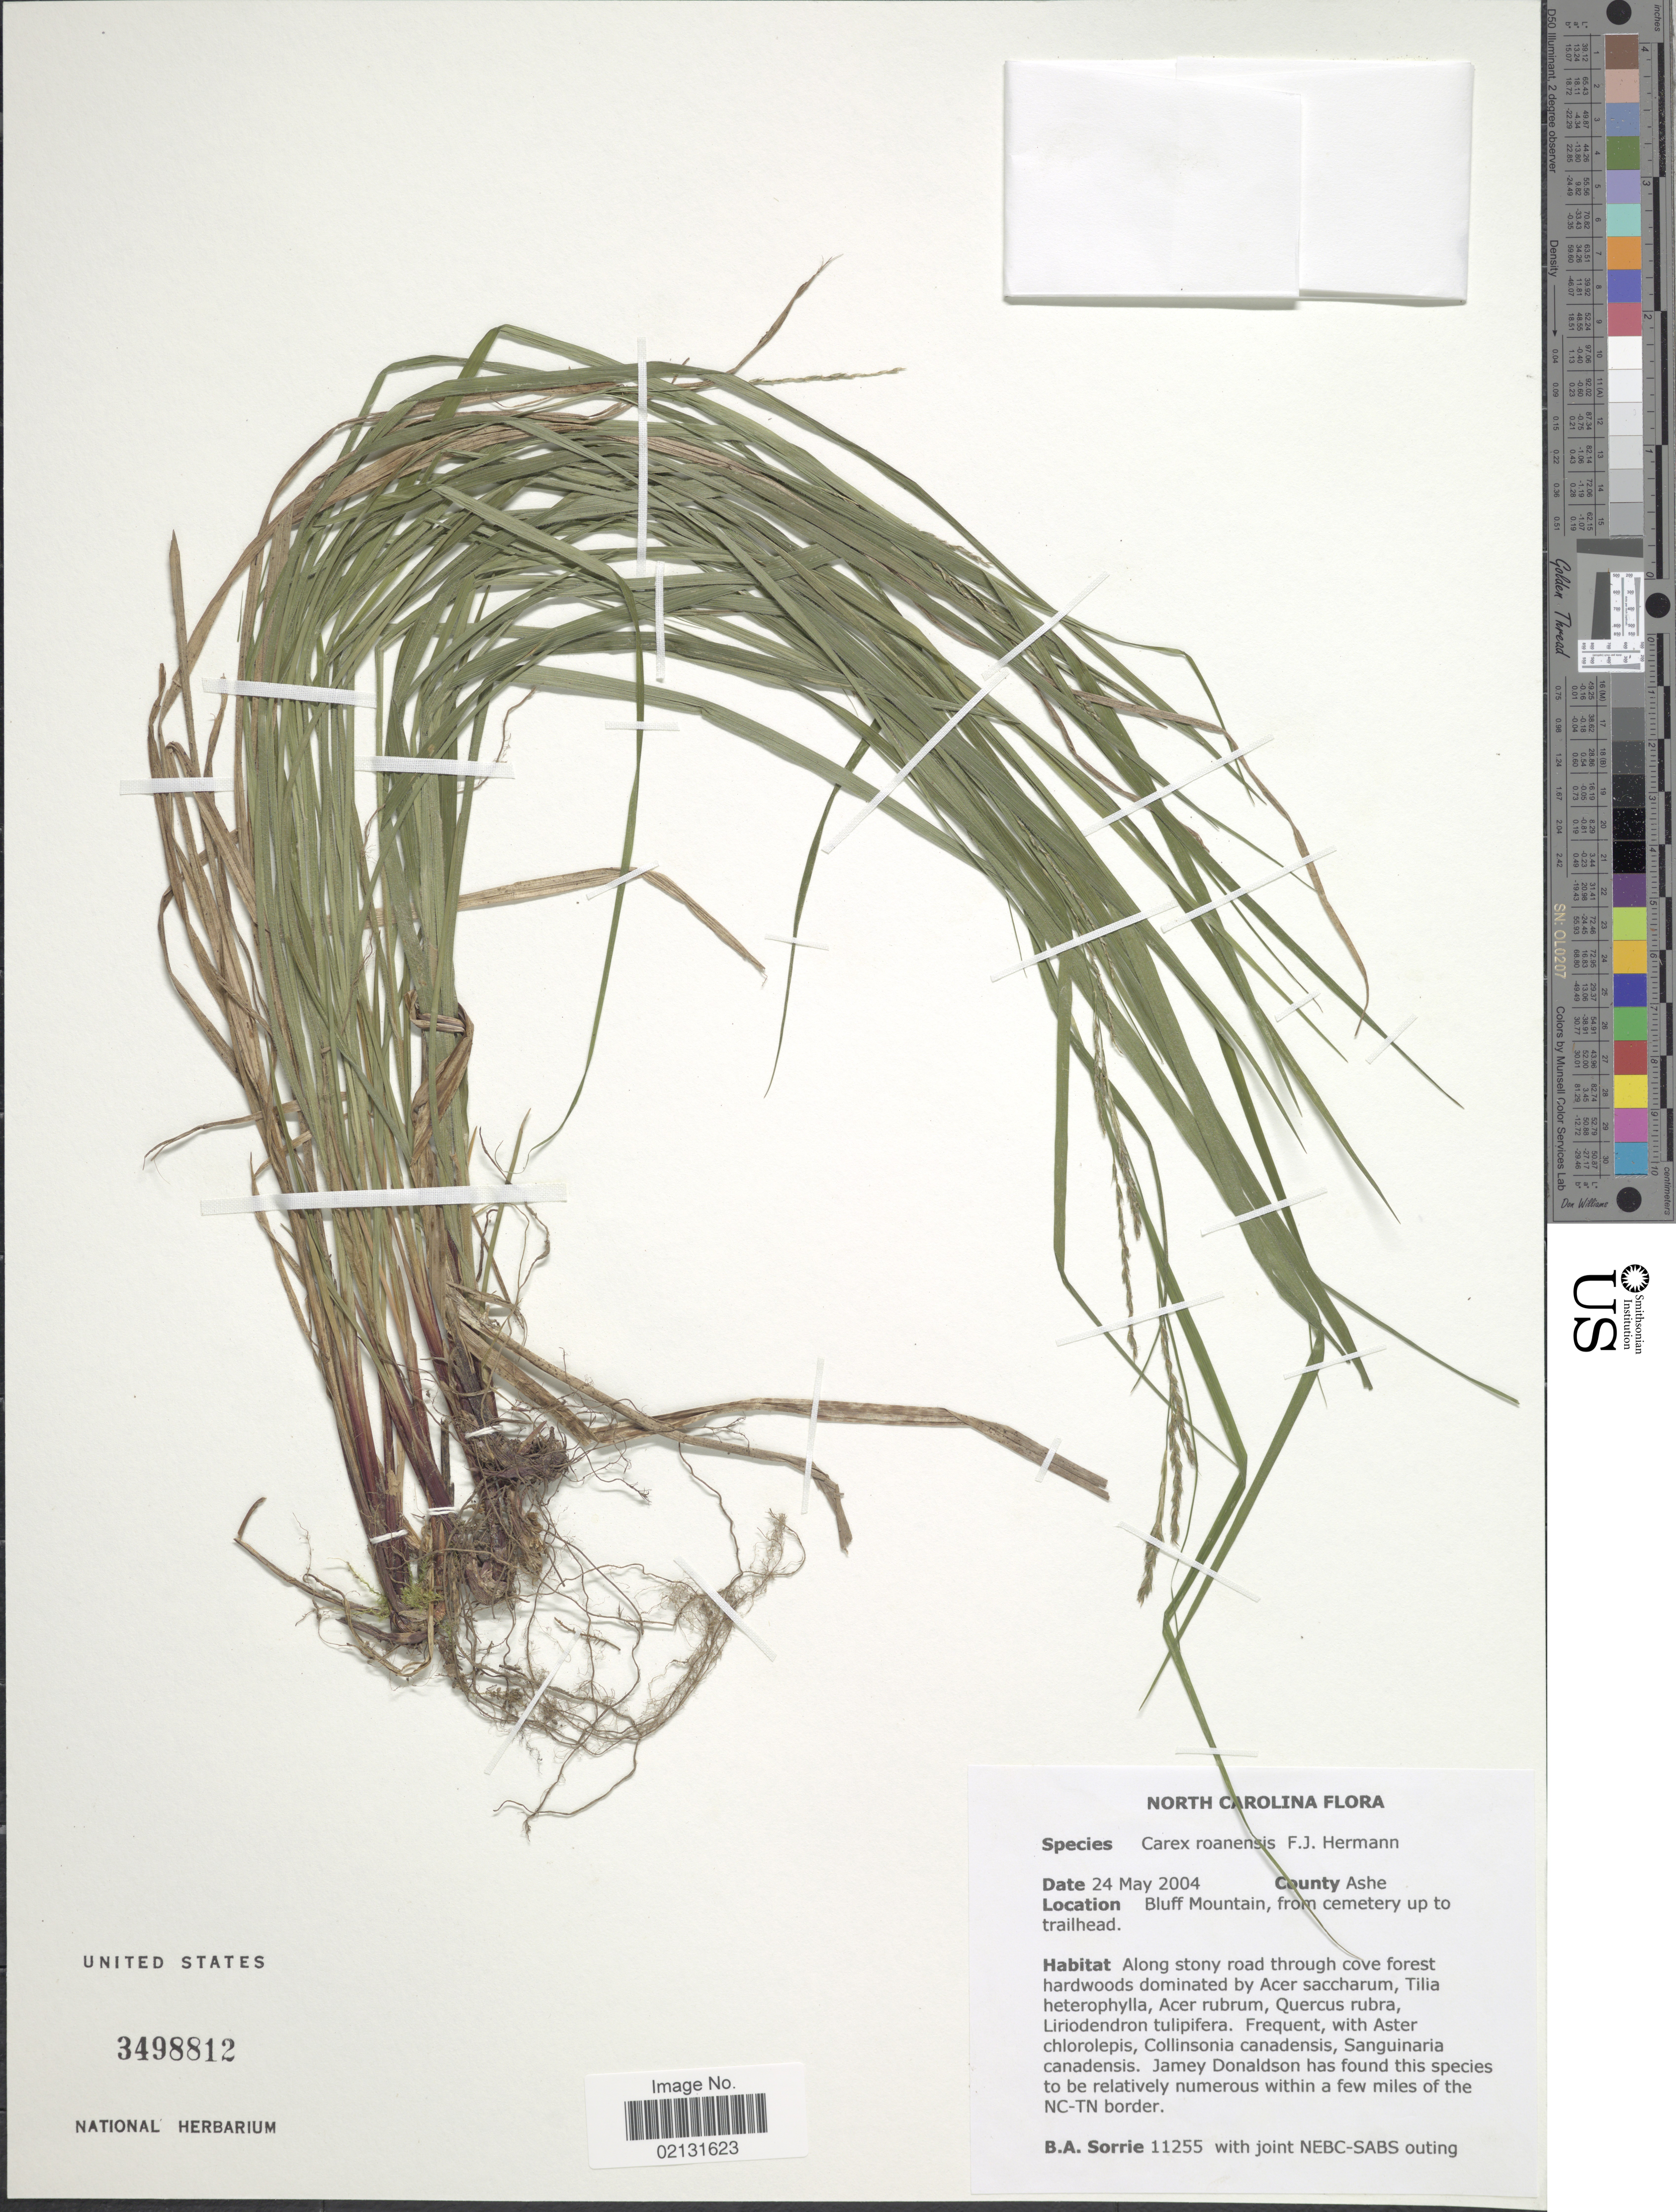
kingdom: Plantae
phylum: Tracheophyta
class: Liliopsida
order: Poales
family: Cyperaceae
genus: Carex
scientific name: Carex roanensis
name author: F.J. Herm.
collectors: B. Sorrie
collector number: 11255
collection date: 2004-05-24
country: United States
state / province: North Carolina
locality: County Ashe, Bluff Mountain, from cemetery up to trailhead, along stony road through cove forest hardwoods, within a few miles of the NC-TN border.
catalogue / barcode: US 3498812